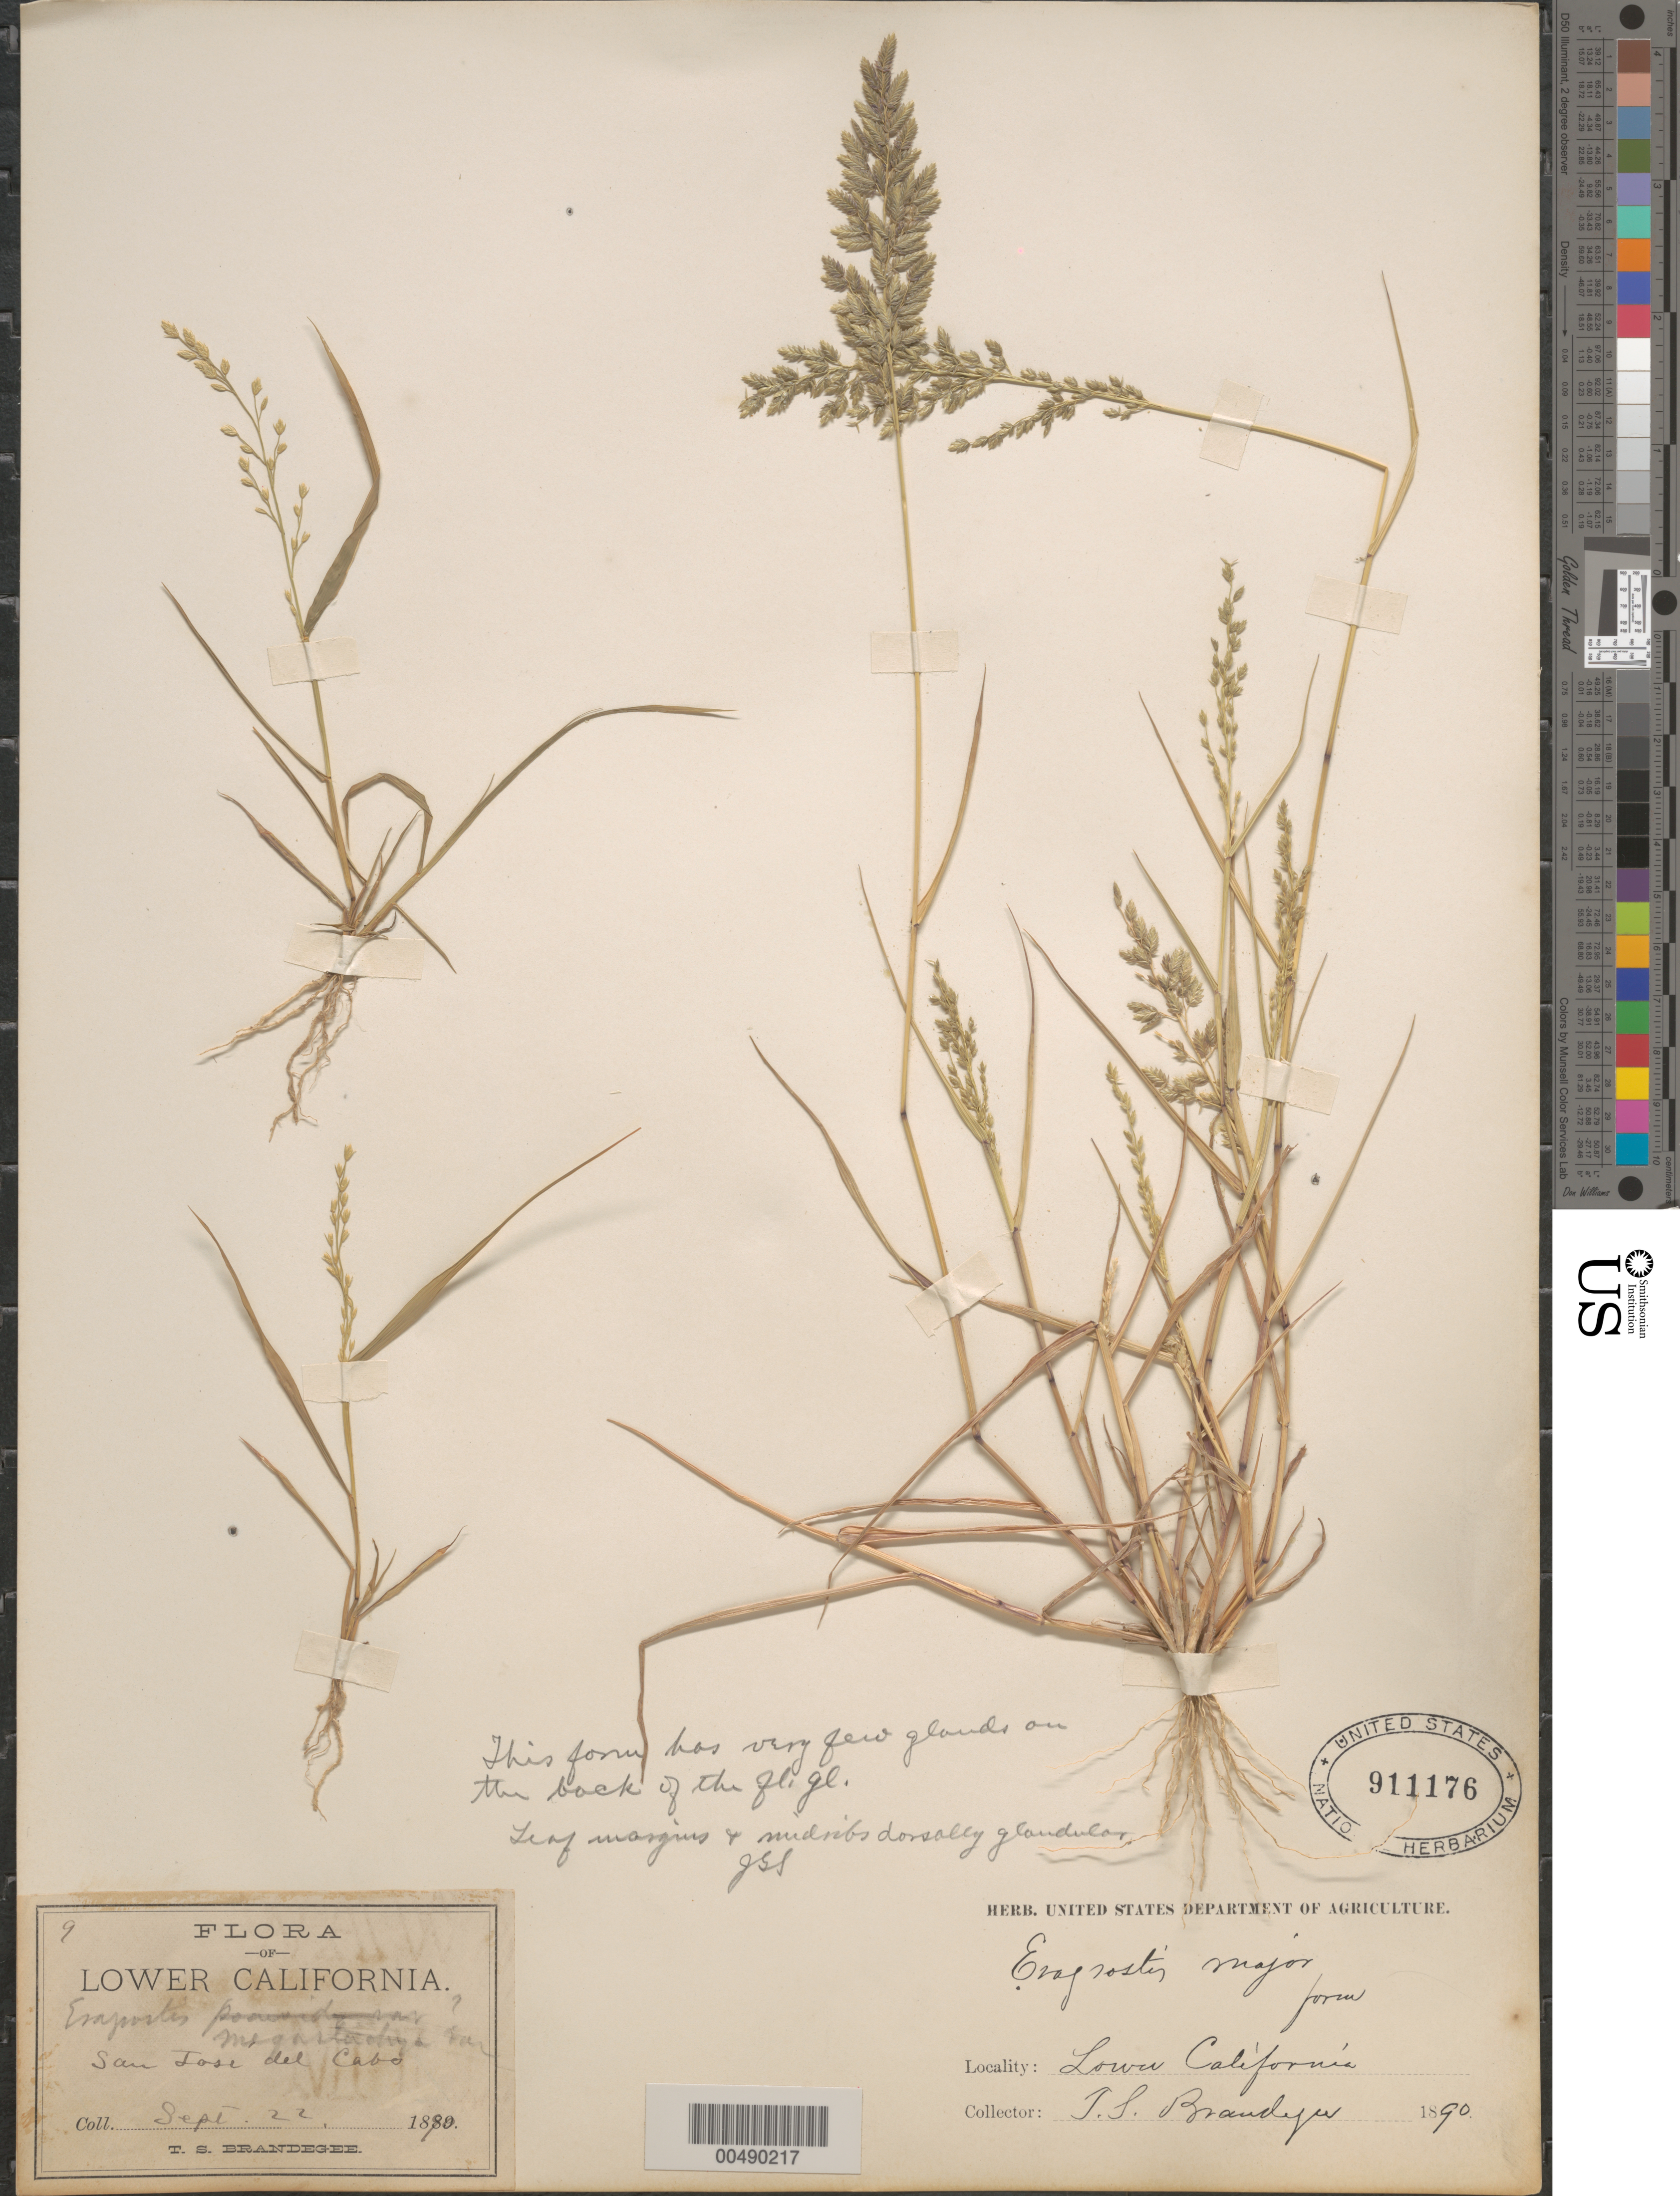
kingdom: Plantae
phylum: Tracheophyta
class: Liliopsida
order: Poales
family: Poaceae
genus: Eragrostis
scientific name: Eragrostis cilianensis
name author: (Bellardi) Vignolo ex Janch.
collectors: T. S. Brandegee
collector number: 9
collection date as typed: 22 Sep 1890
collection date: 1890-09-22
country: Mexico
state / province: Baja California Sur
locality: San José del Cabo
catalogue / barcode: US 911176